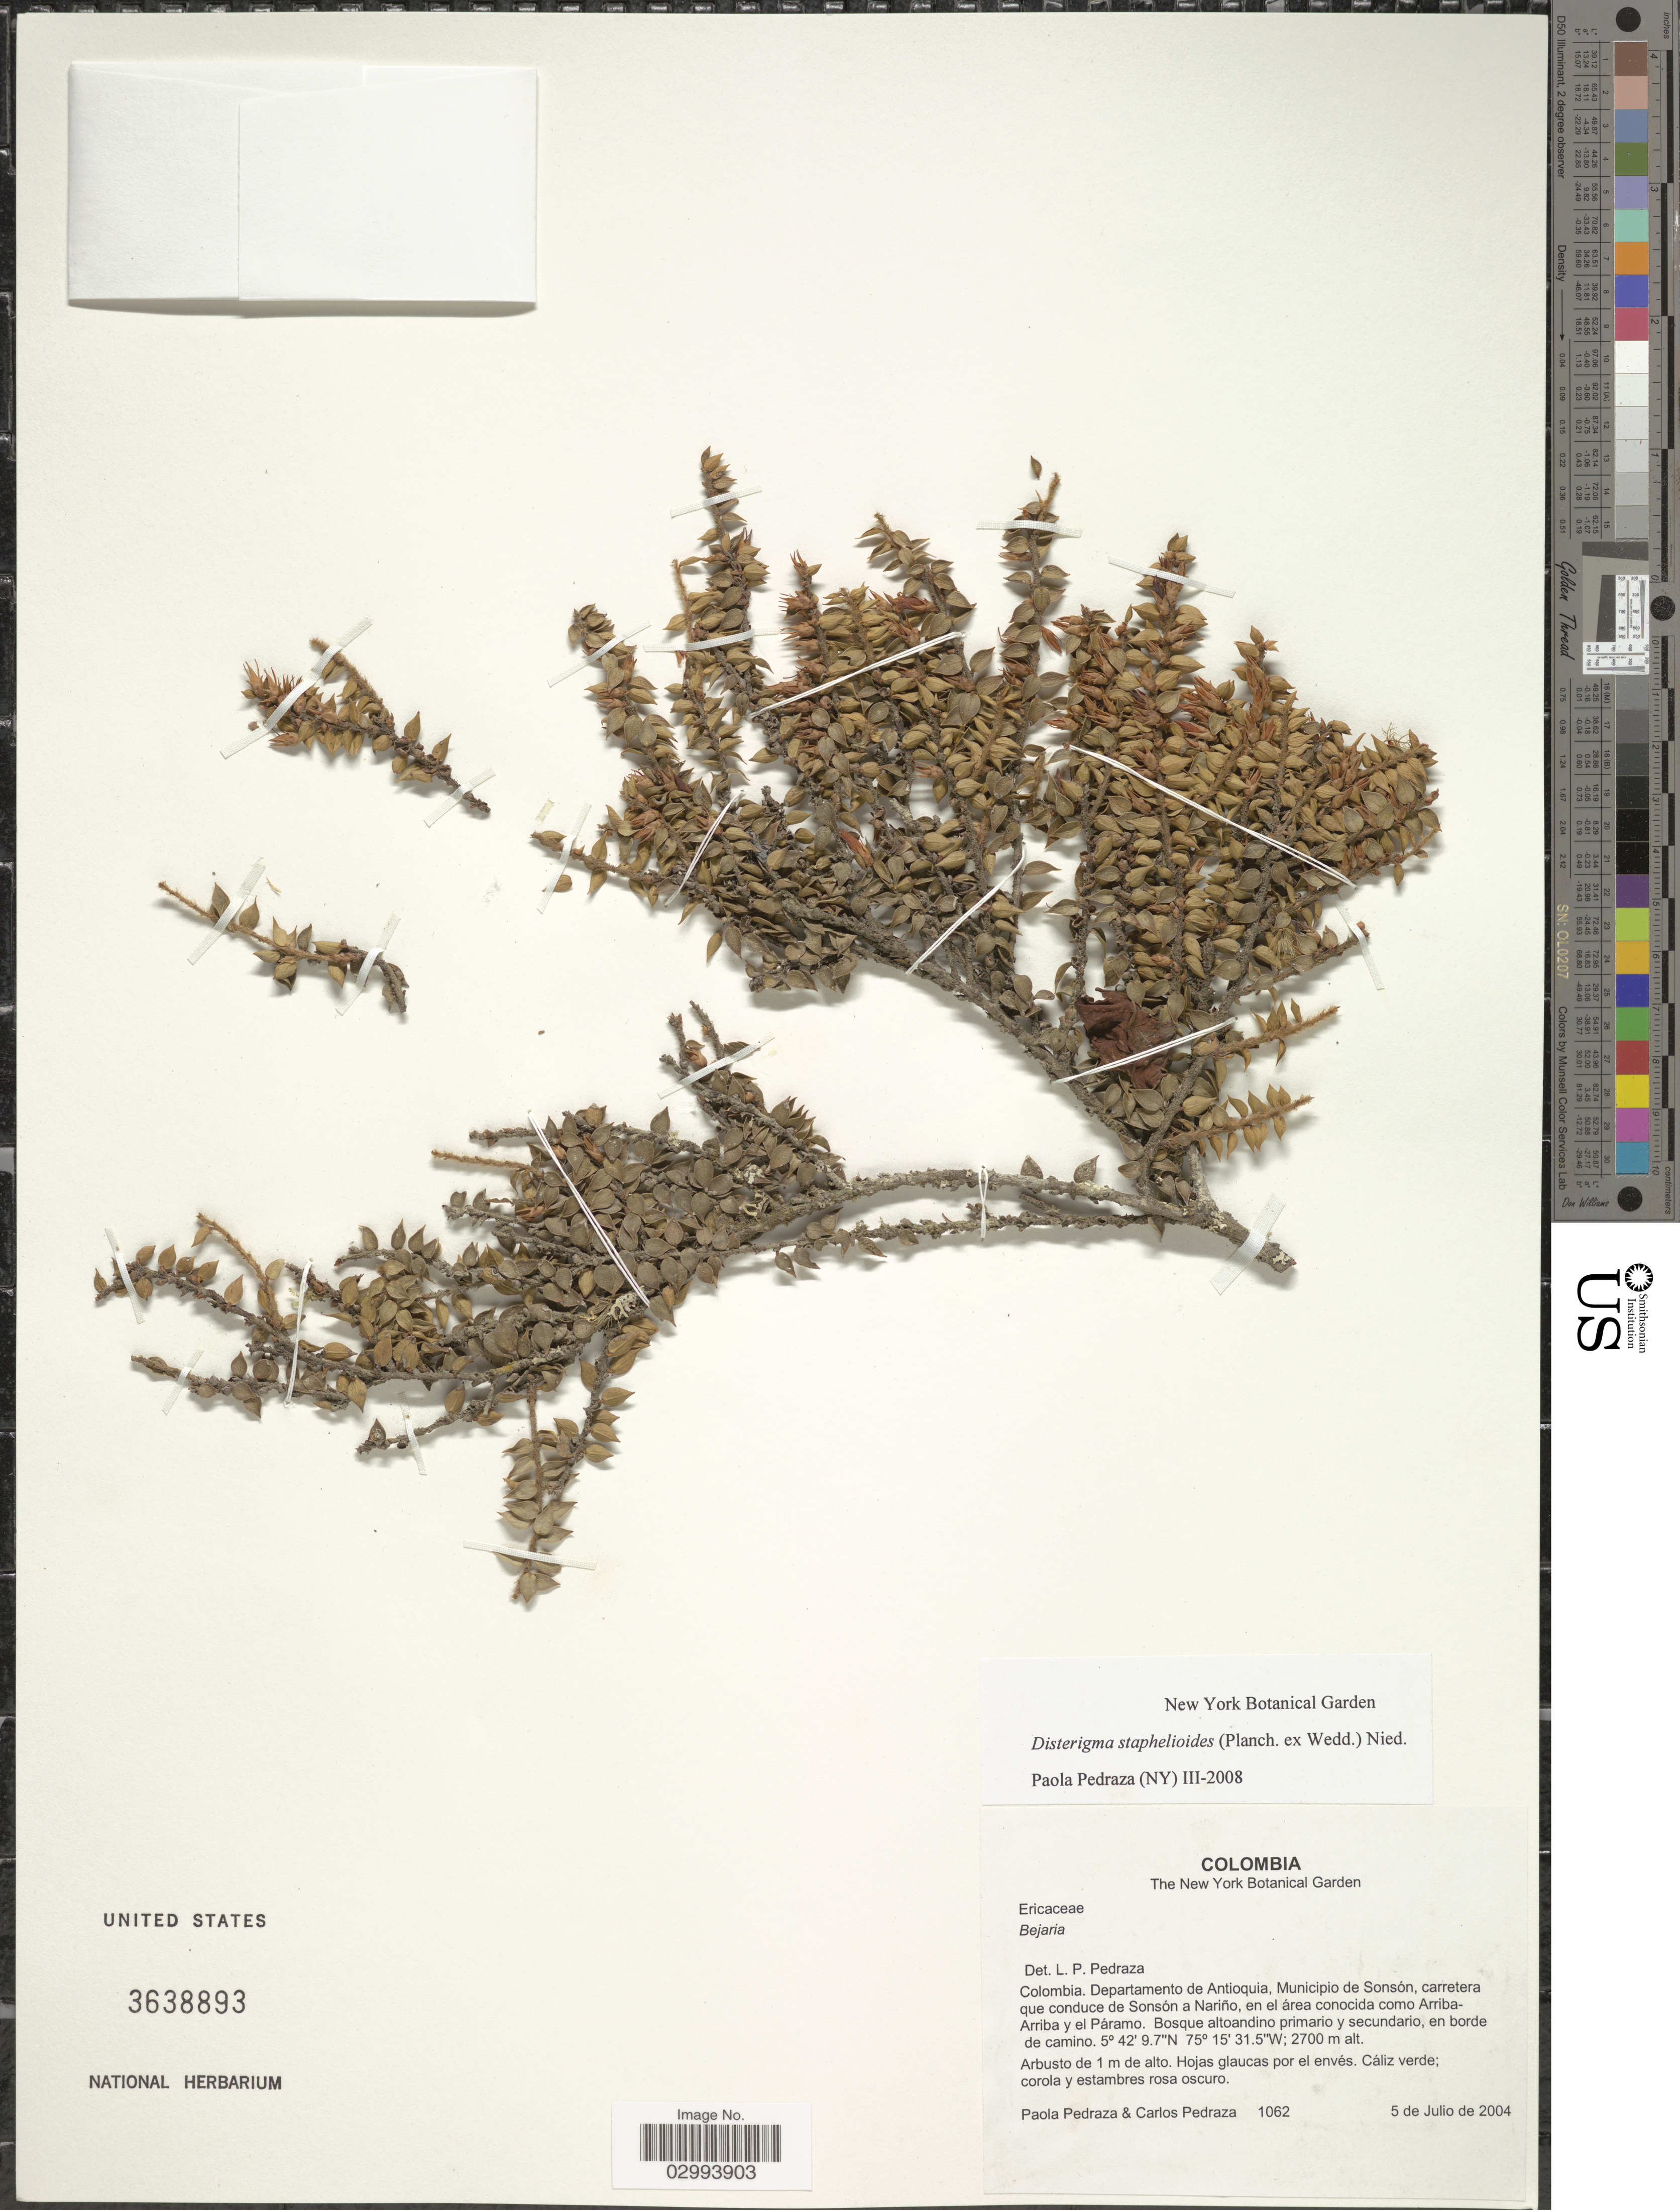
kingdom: Plantae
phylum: Tracheophyta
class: Magnoliopsida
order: Ericales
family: Ericaceae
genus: Disterigma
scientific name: Disterigma staphelioides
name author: (Planch. ex Wedd.) Nied.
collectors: P. Pedraza & C. Pedraza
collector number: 1062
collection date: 2004-07-05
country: Colombia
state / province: Antioquia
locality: Departamento de Antioquia, Municipio de Sonsón, carretera que conduce de Sonsón a Nariño, en el área conocida como Arriba-Arriba y el Páramo.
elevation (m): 2700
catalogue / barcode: US 3638893